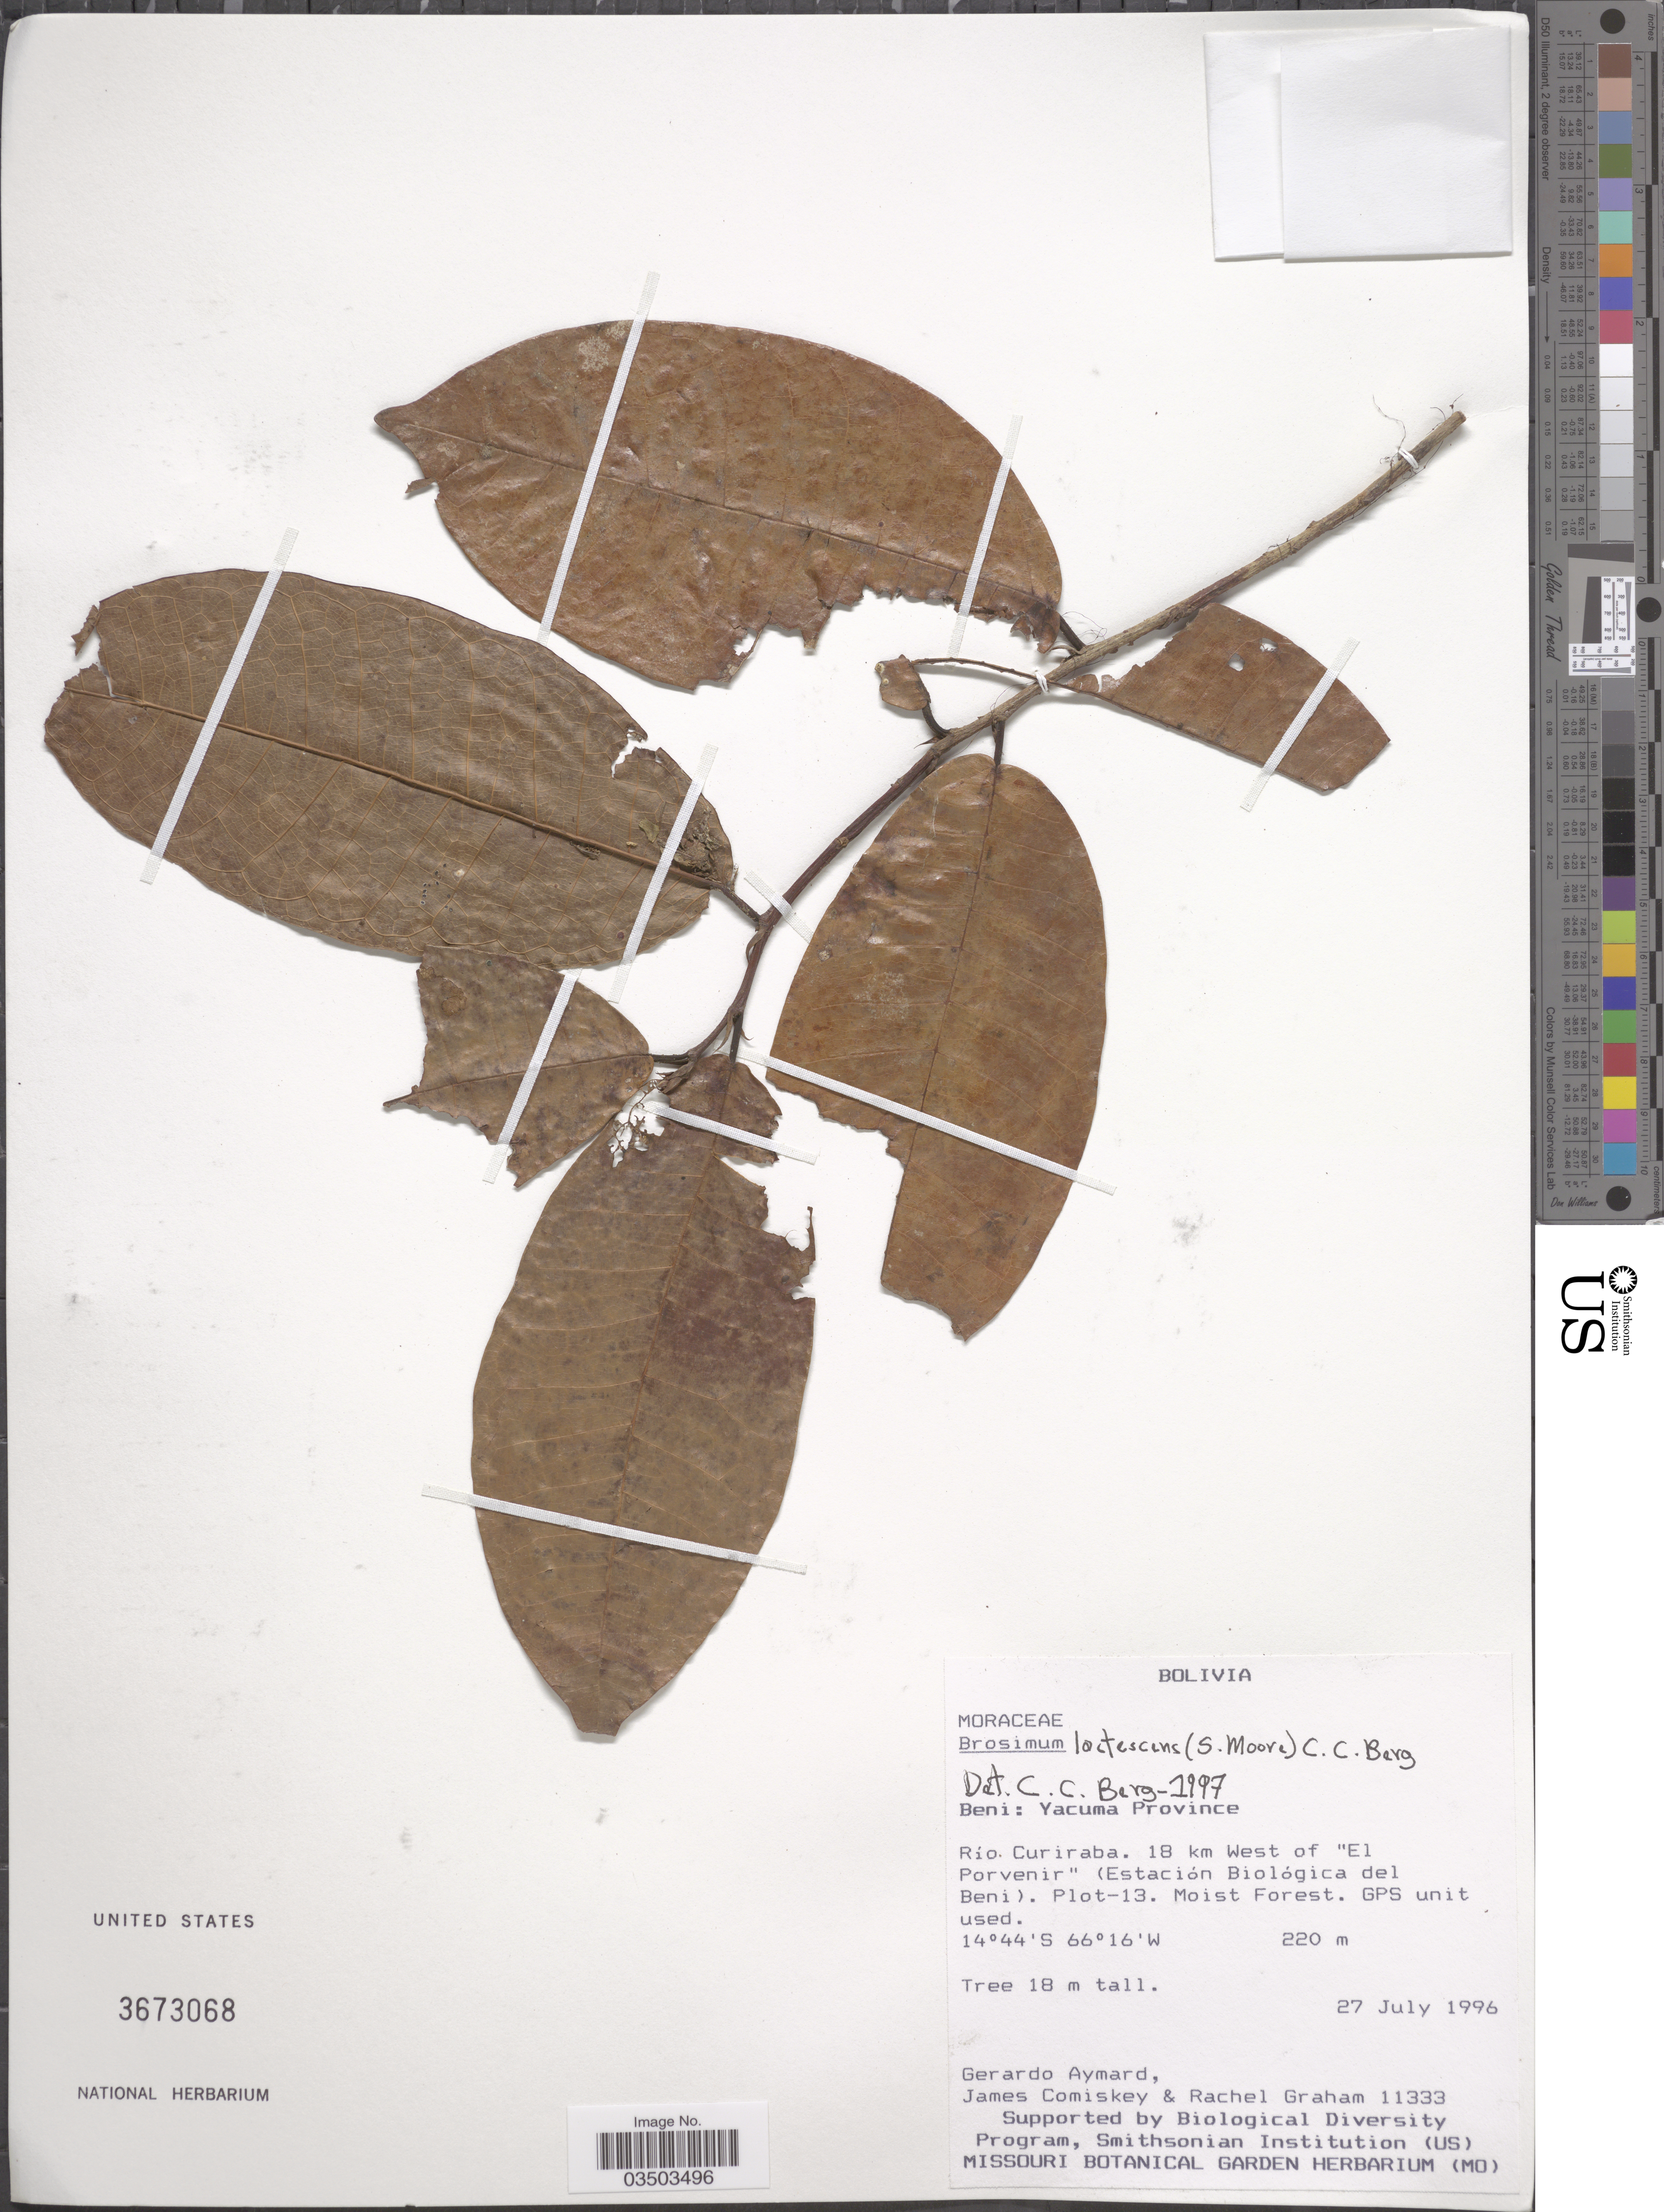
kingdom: Plantae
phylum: Tracheophyta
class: Magnoliopsida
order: Rosales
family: Moraceae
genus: Brosimum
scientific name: Brosimum lactescens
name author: (S. Moore) C.C. Berg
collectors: G. A. Aymard, J. A. Comiskey & R. Graham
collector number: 11333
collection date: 1996-07-27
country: Bolivia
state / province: Beni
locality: Yacuma Province. Río Curiraba. 18 km West of "El Porvenir" (Estación Biológica del Beni). Plot-13.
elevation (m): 220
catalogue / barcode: US 3673068